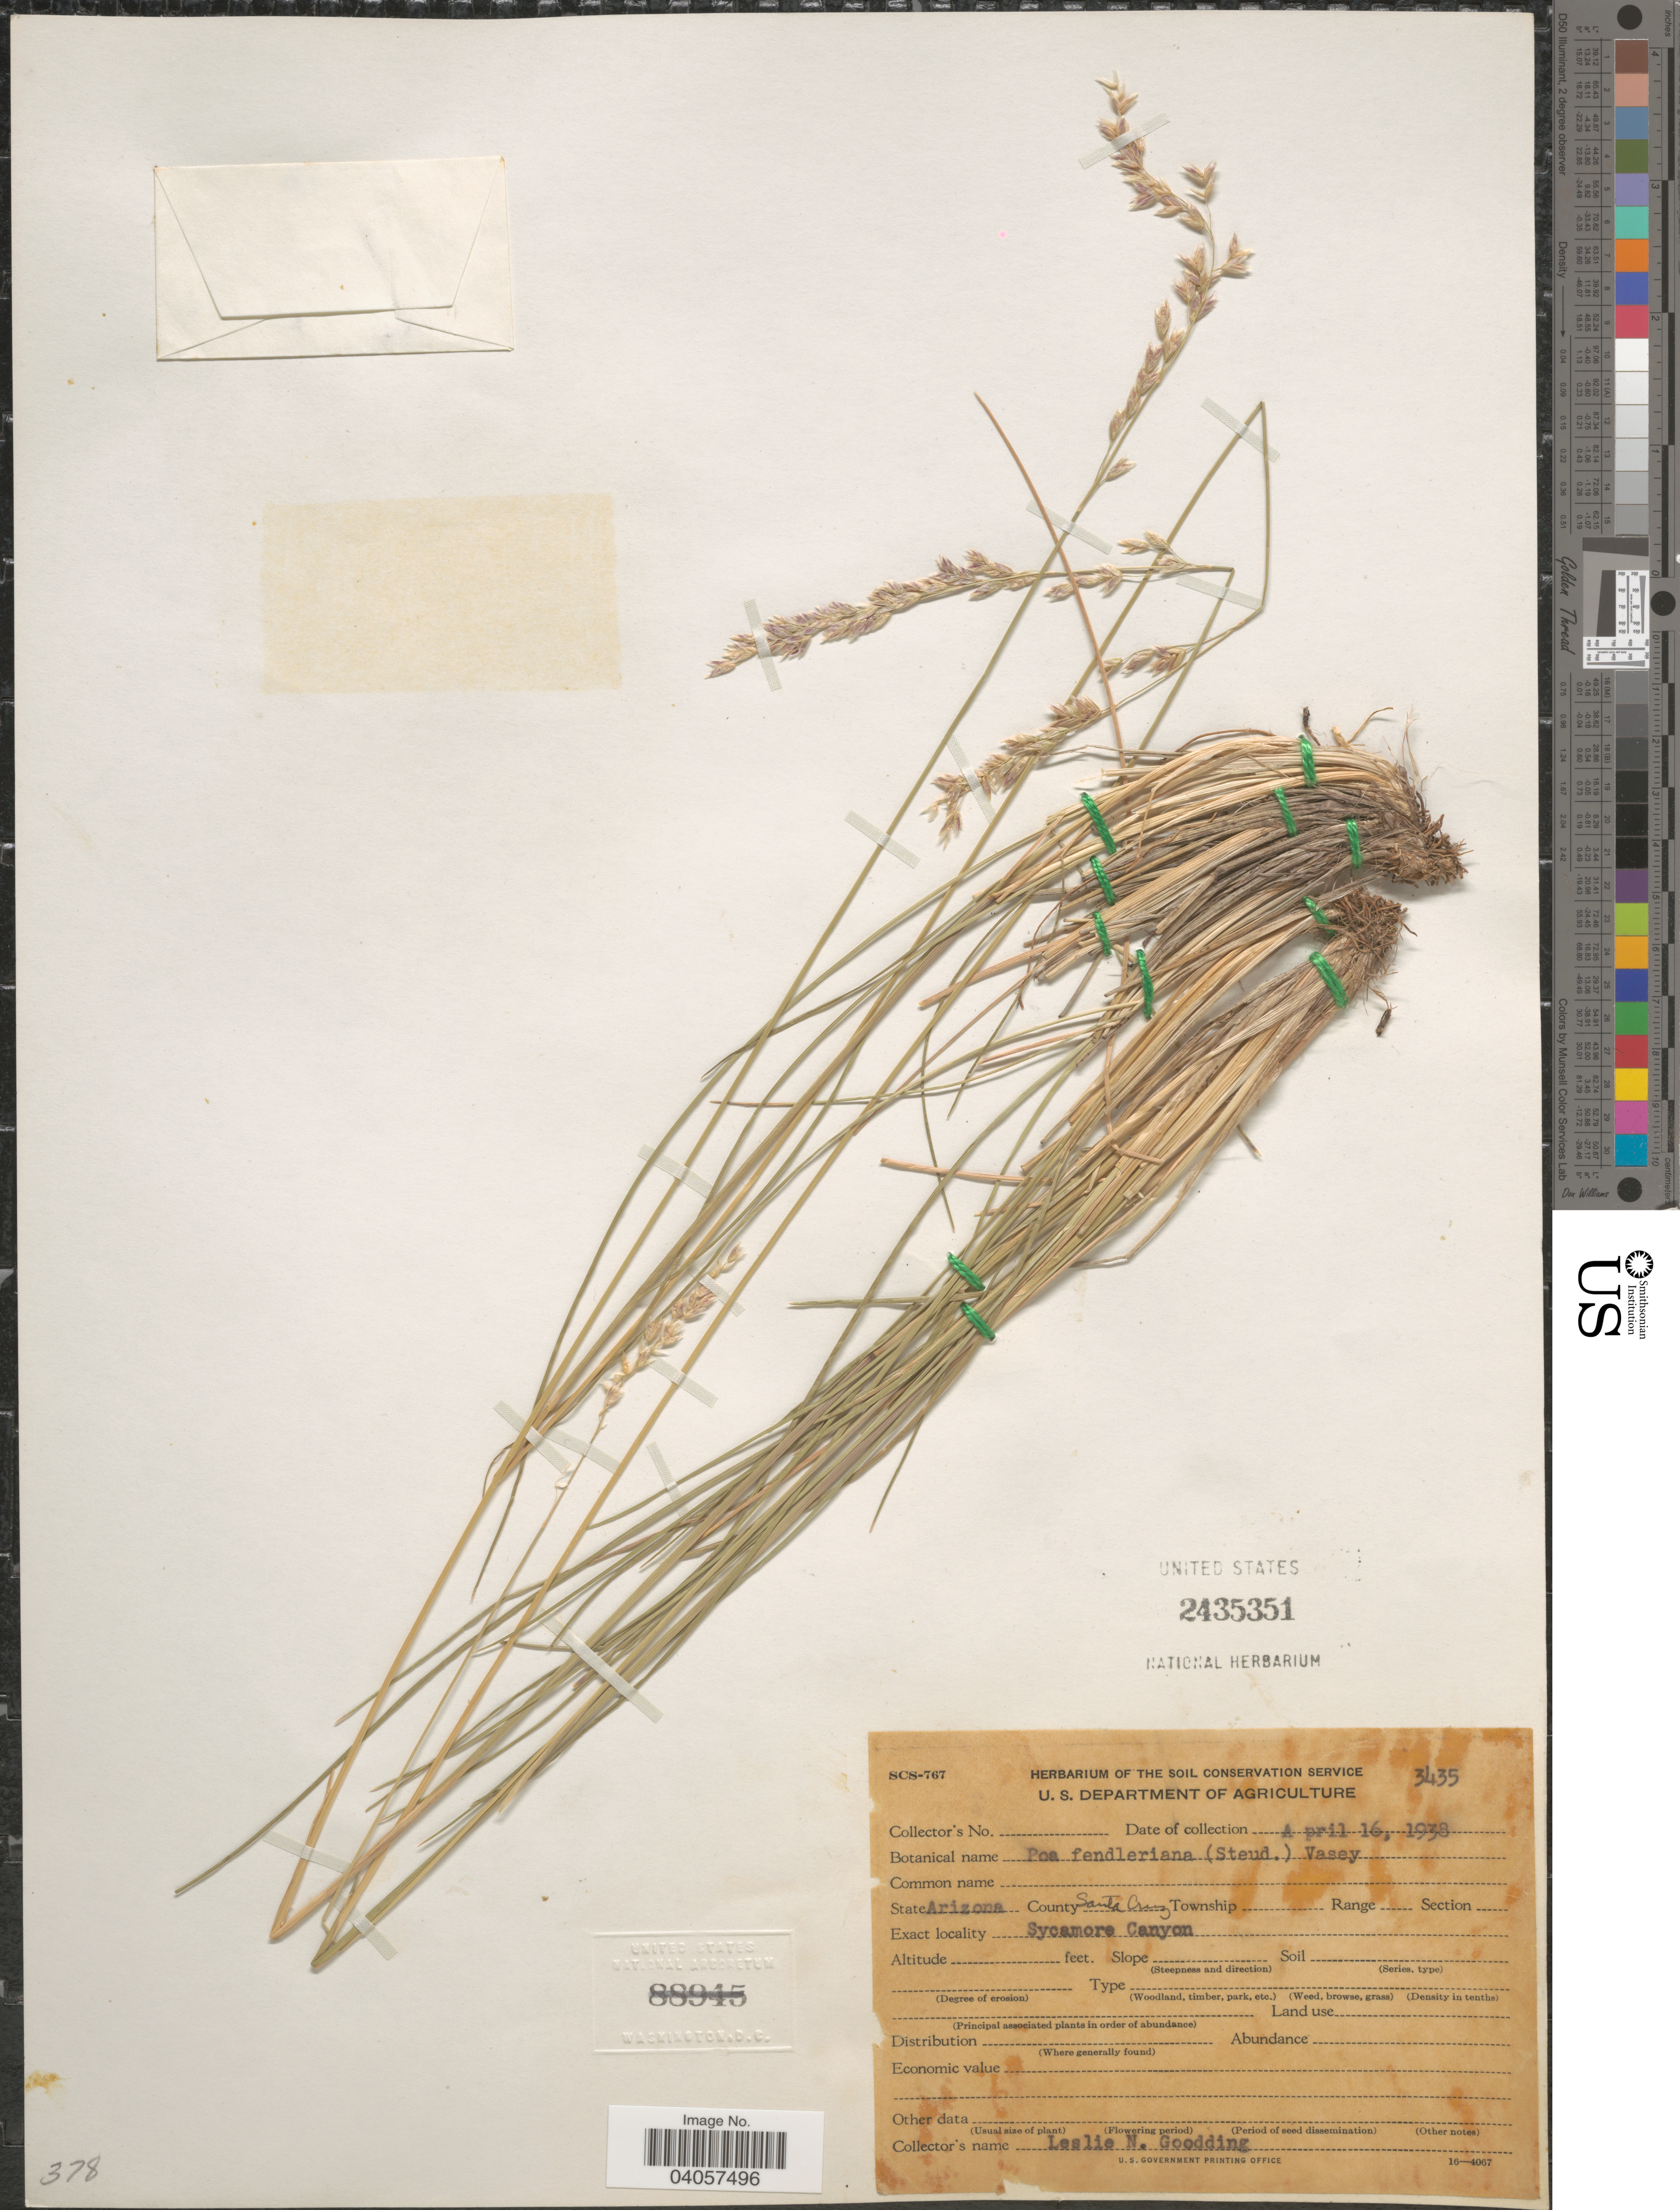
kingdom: Plantae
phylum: Tracheophyta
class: Liliopsida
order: Poales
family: Poaceae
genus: Poa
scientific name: Poa fendleriana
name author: (Steud.) Vasey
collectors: L. N. Goodding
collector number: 3435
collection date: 1938-04-16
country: United States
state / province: Arizona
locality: County Santa Cruz. Sycamore Canyon.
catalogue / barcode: US 2435351